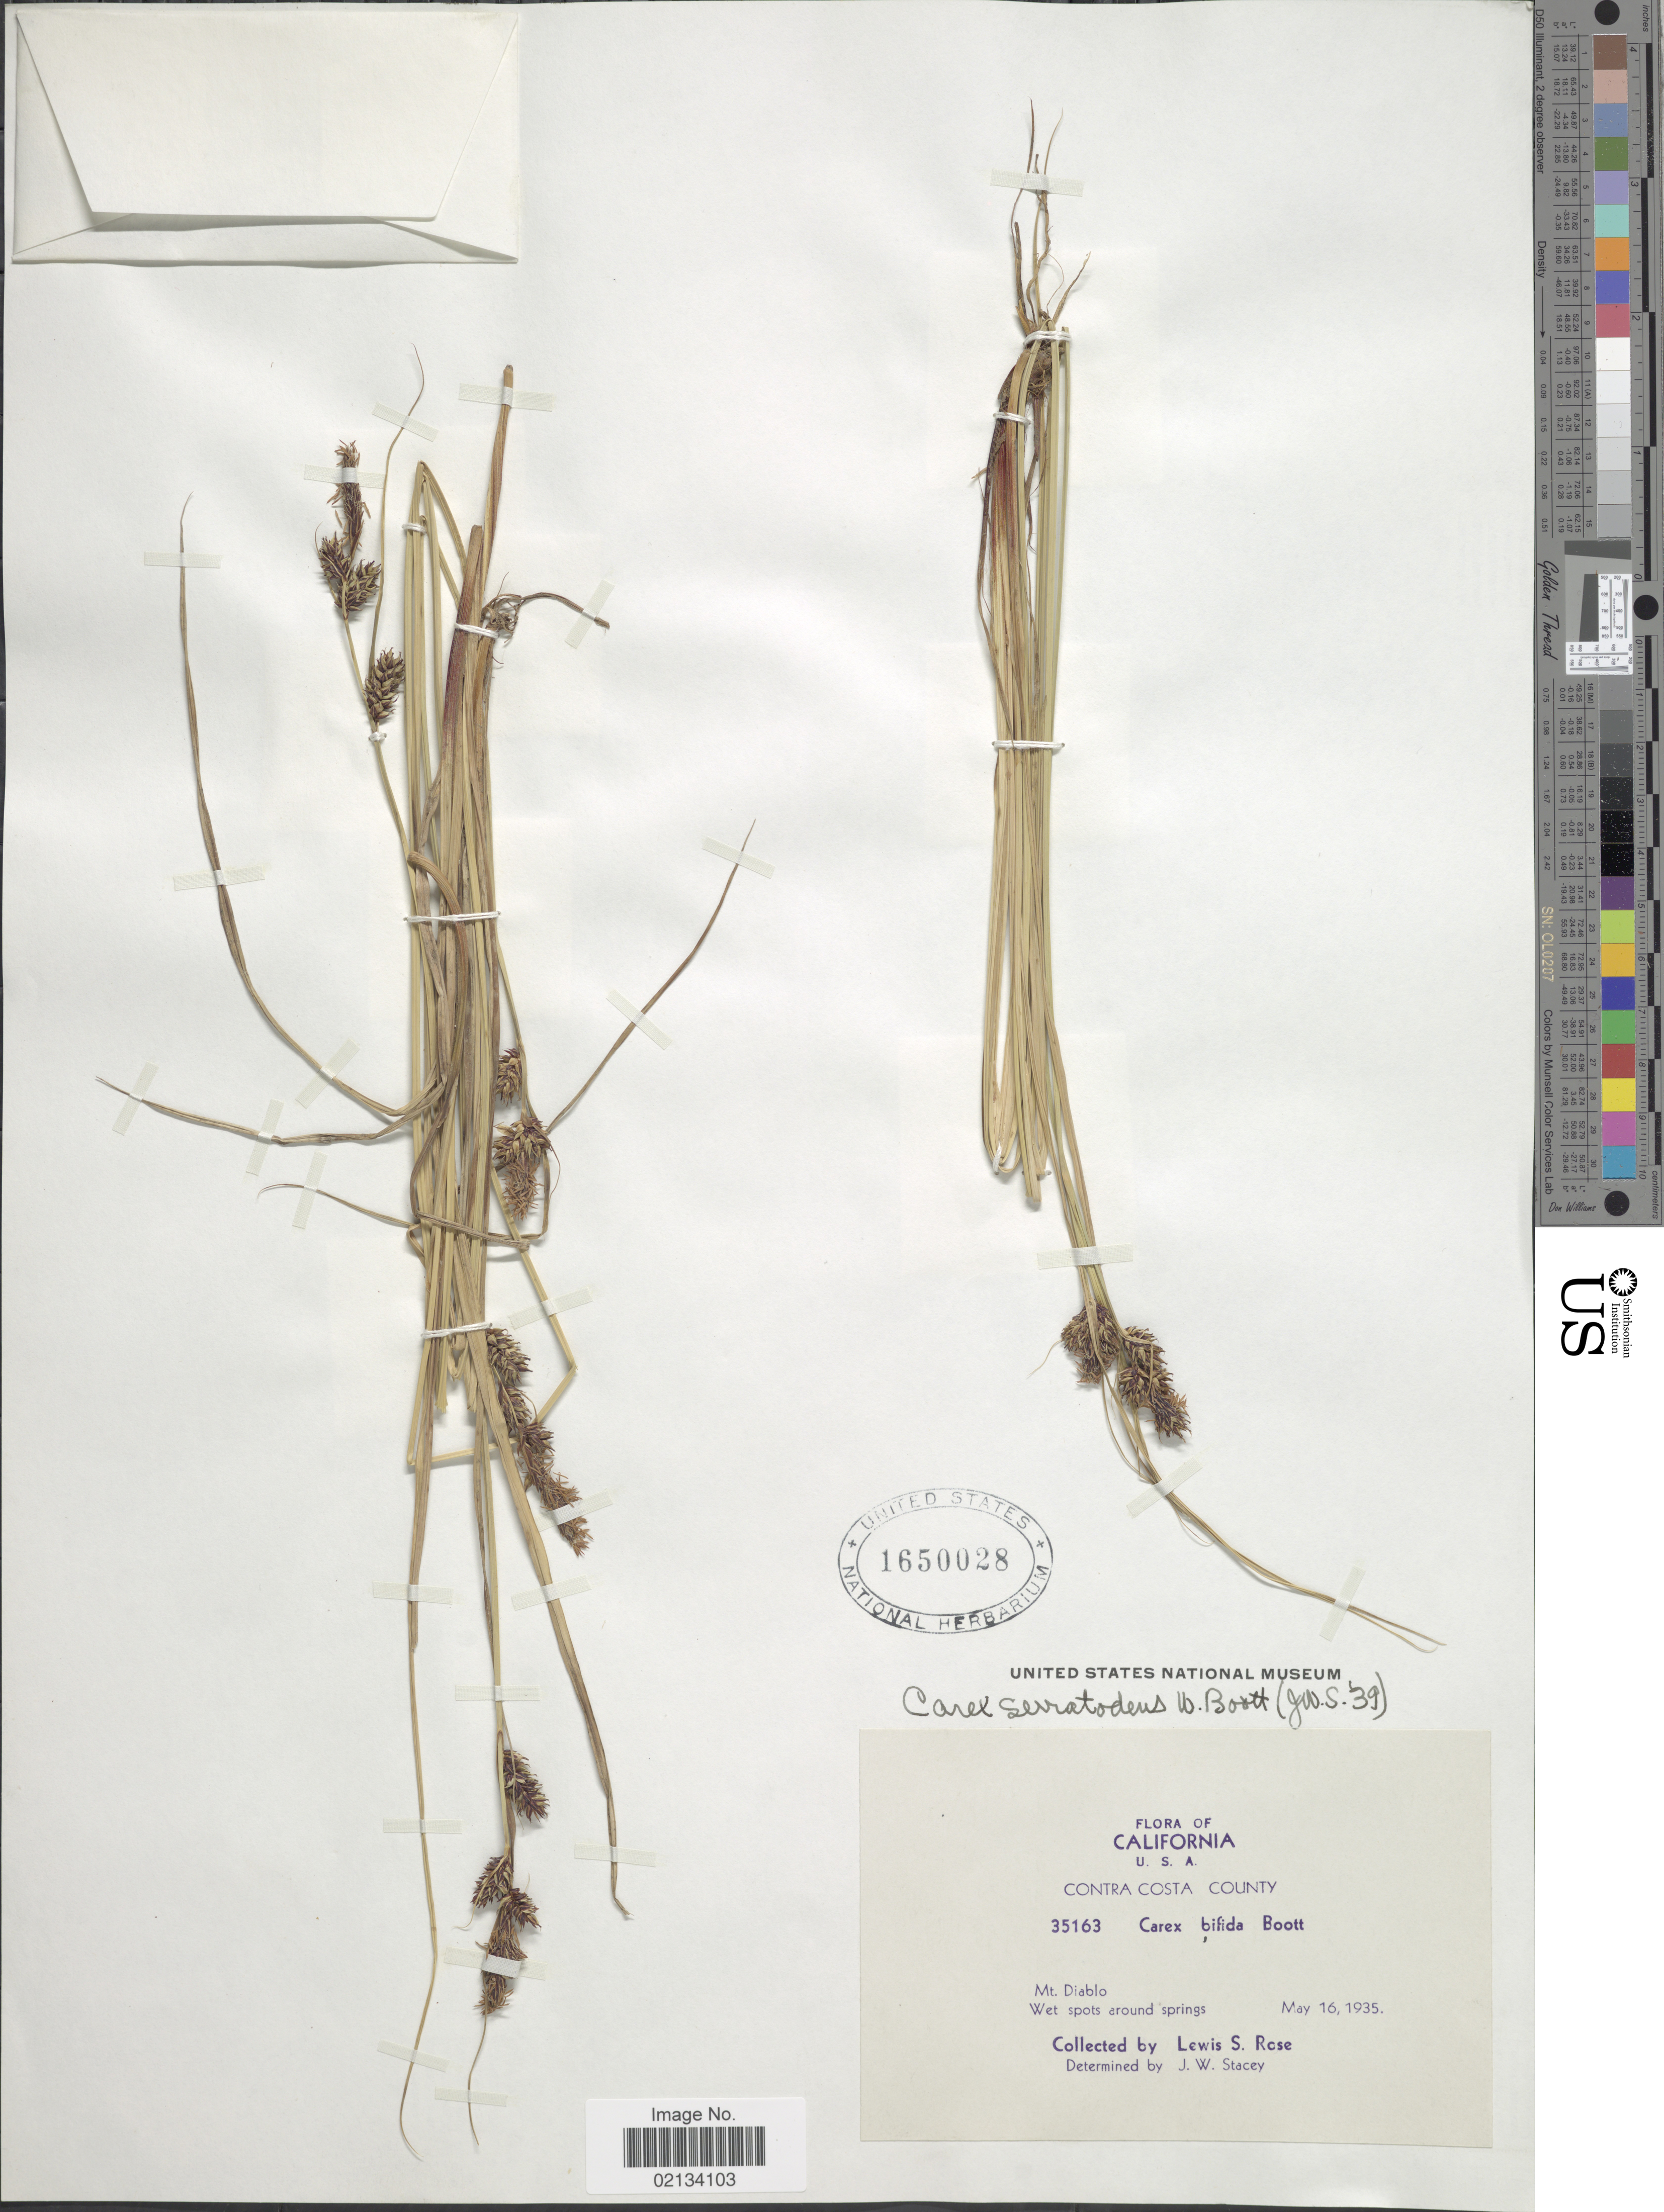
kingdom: Plantae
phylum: Tracheophyta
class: Liliopsida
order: Poales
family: Cyperaceae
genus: Carex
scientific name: Carex serratodens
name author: W. Boott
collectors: L. S. Rose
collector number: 35163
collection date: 1935-05-16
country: United States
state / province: California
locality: Mt. Diablo, Wet spots around springs.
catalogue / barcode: US 1650028